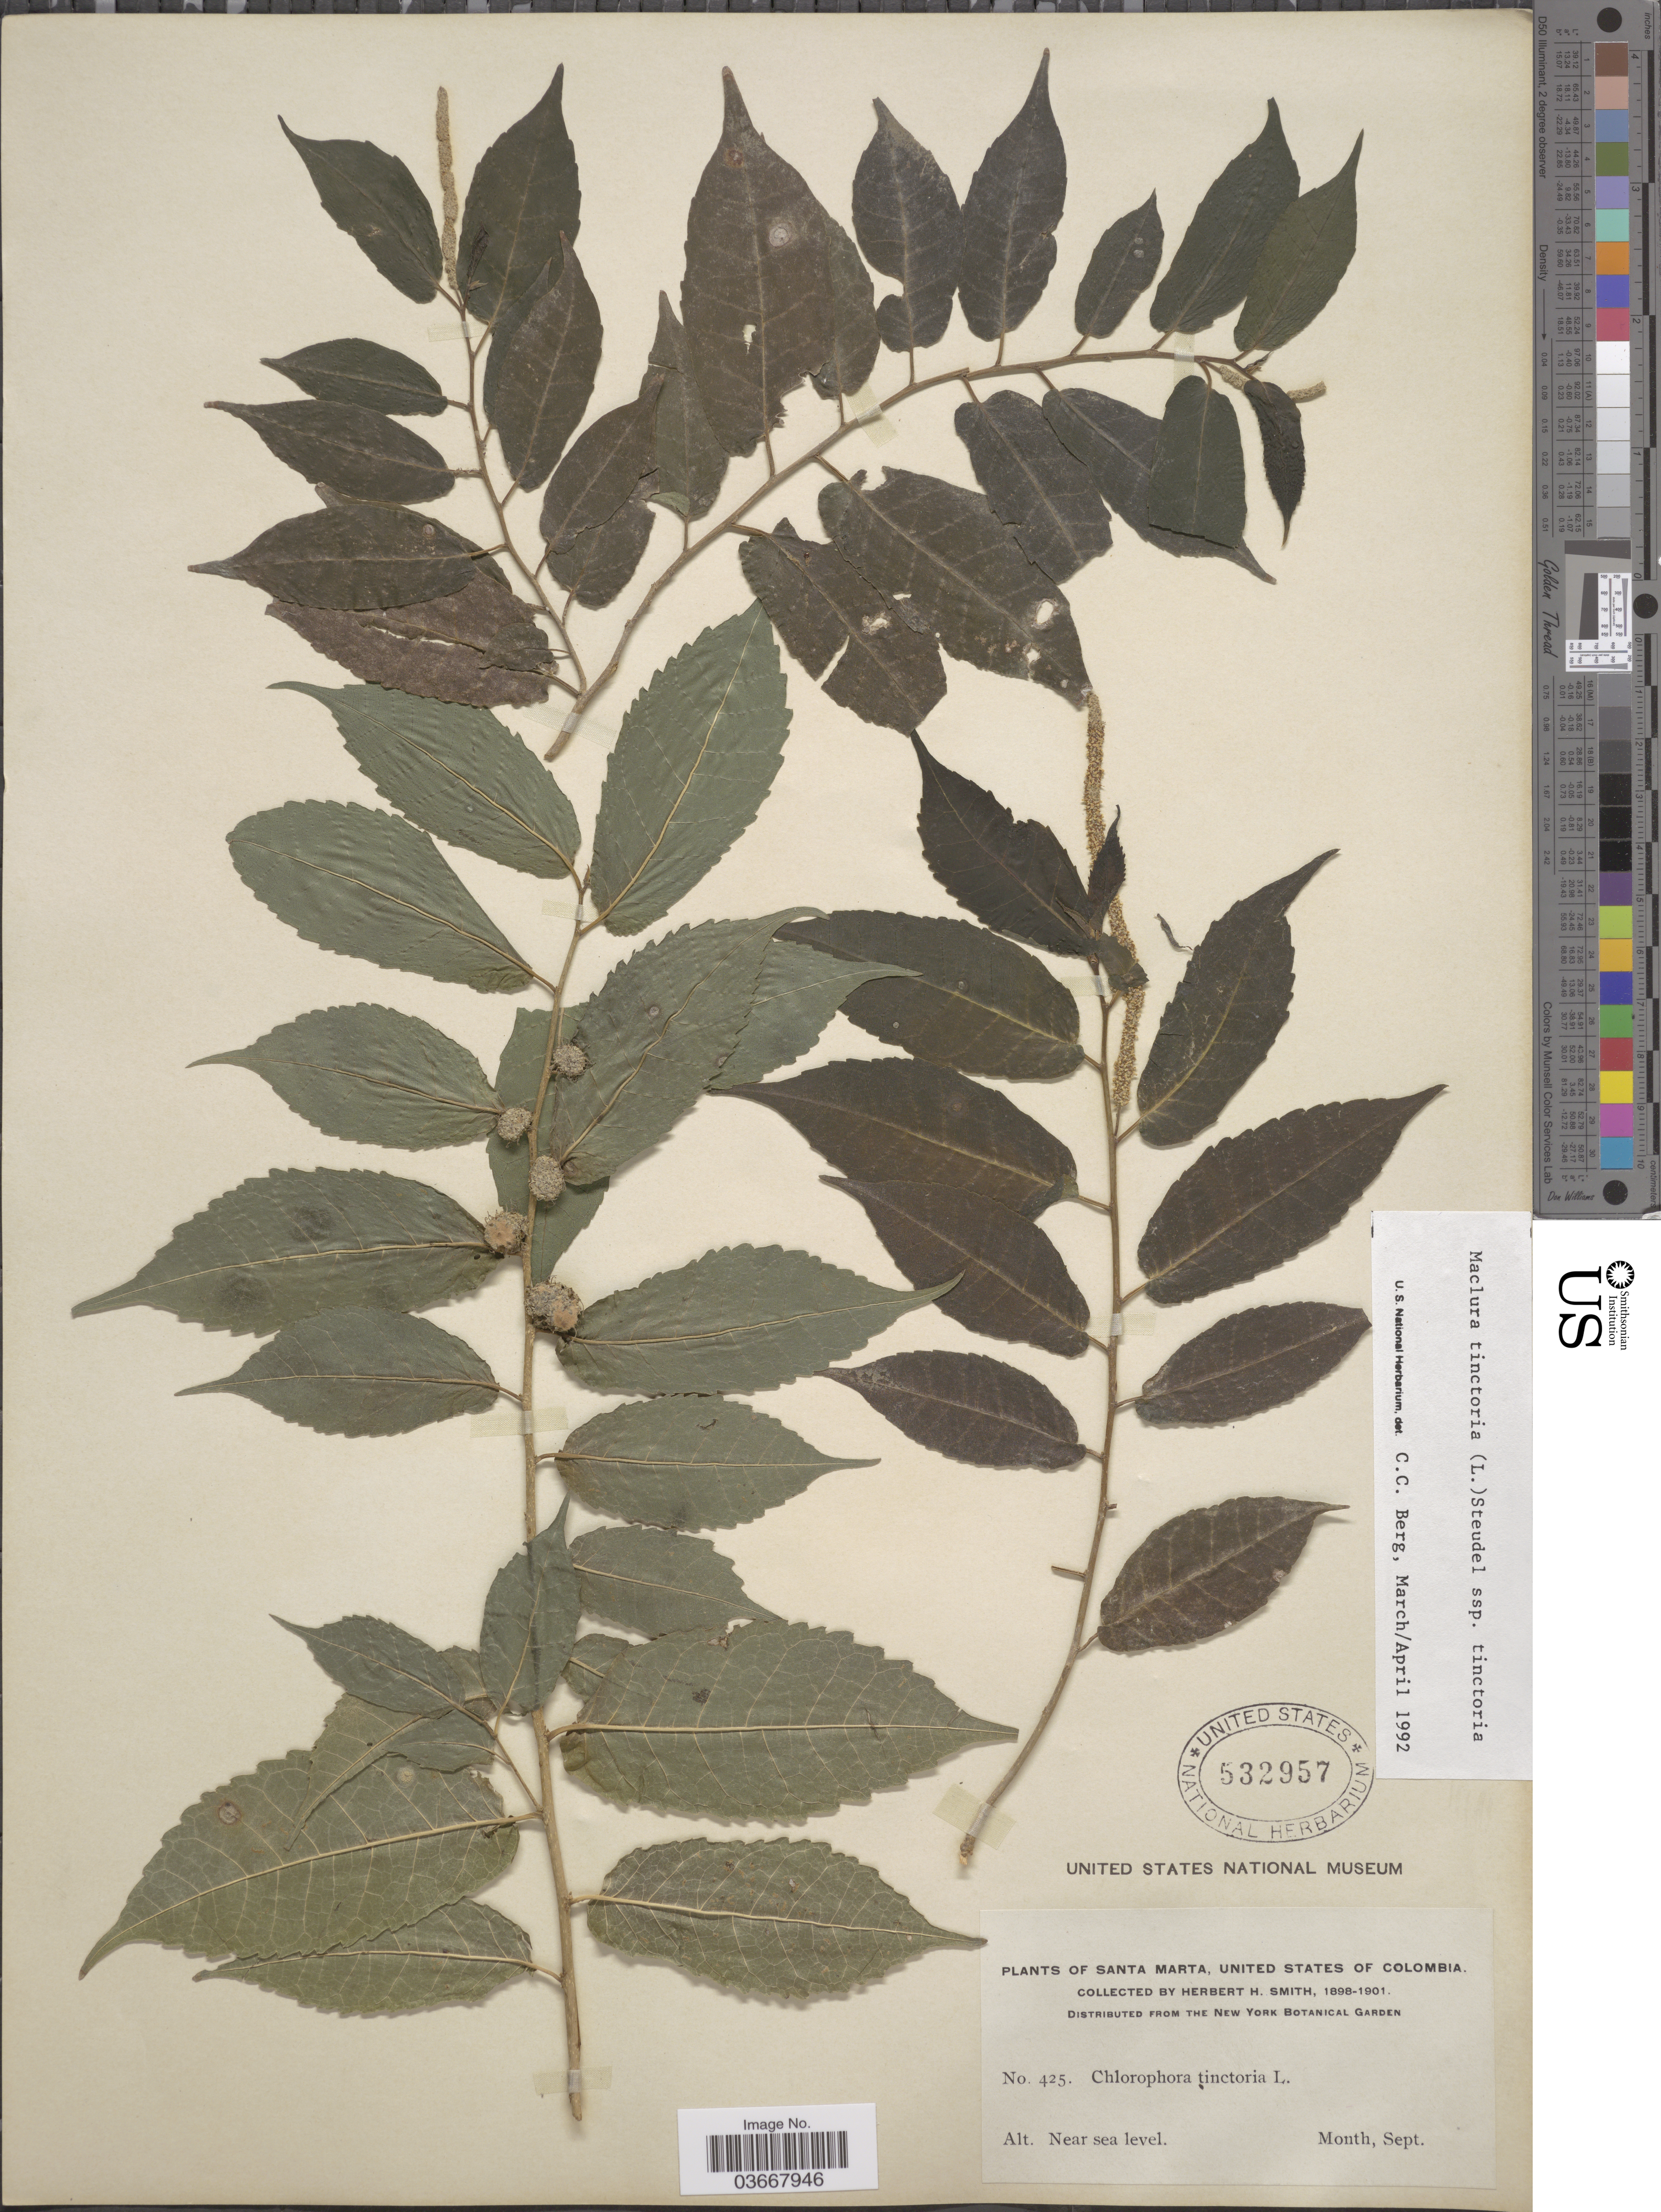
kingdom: Plantae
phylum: Tracheophyta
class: Magnoliopsida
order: Rosales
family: Moraceae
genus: Maclura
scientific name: Maclura tinctoria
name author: (L.) D. Don ex Steud.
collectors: Herbert H. Smith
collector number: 425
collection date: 1898-09/1901-09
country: Colombia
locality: Santa Marta, United States of Columbia.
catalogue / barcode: US 532957